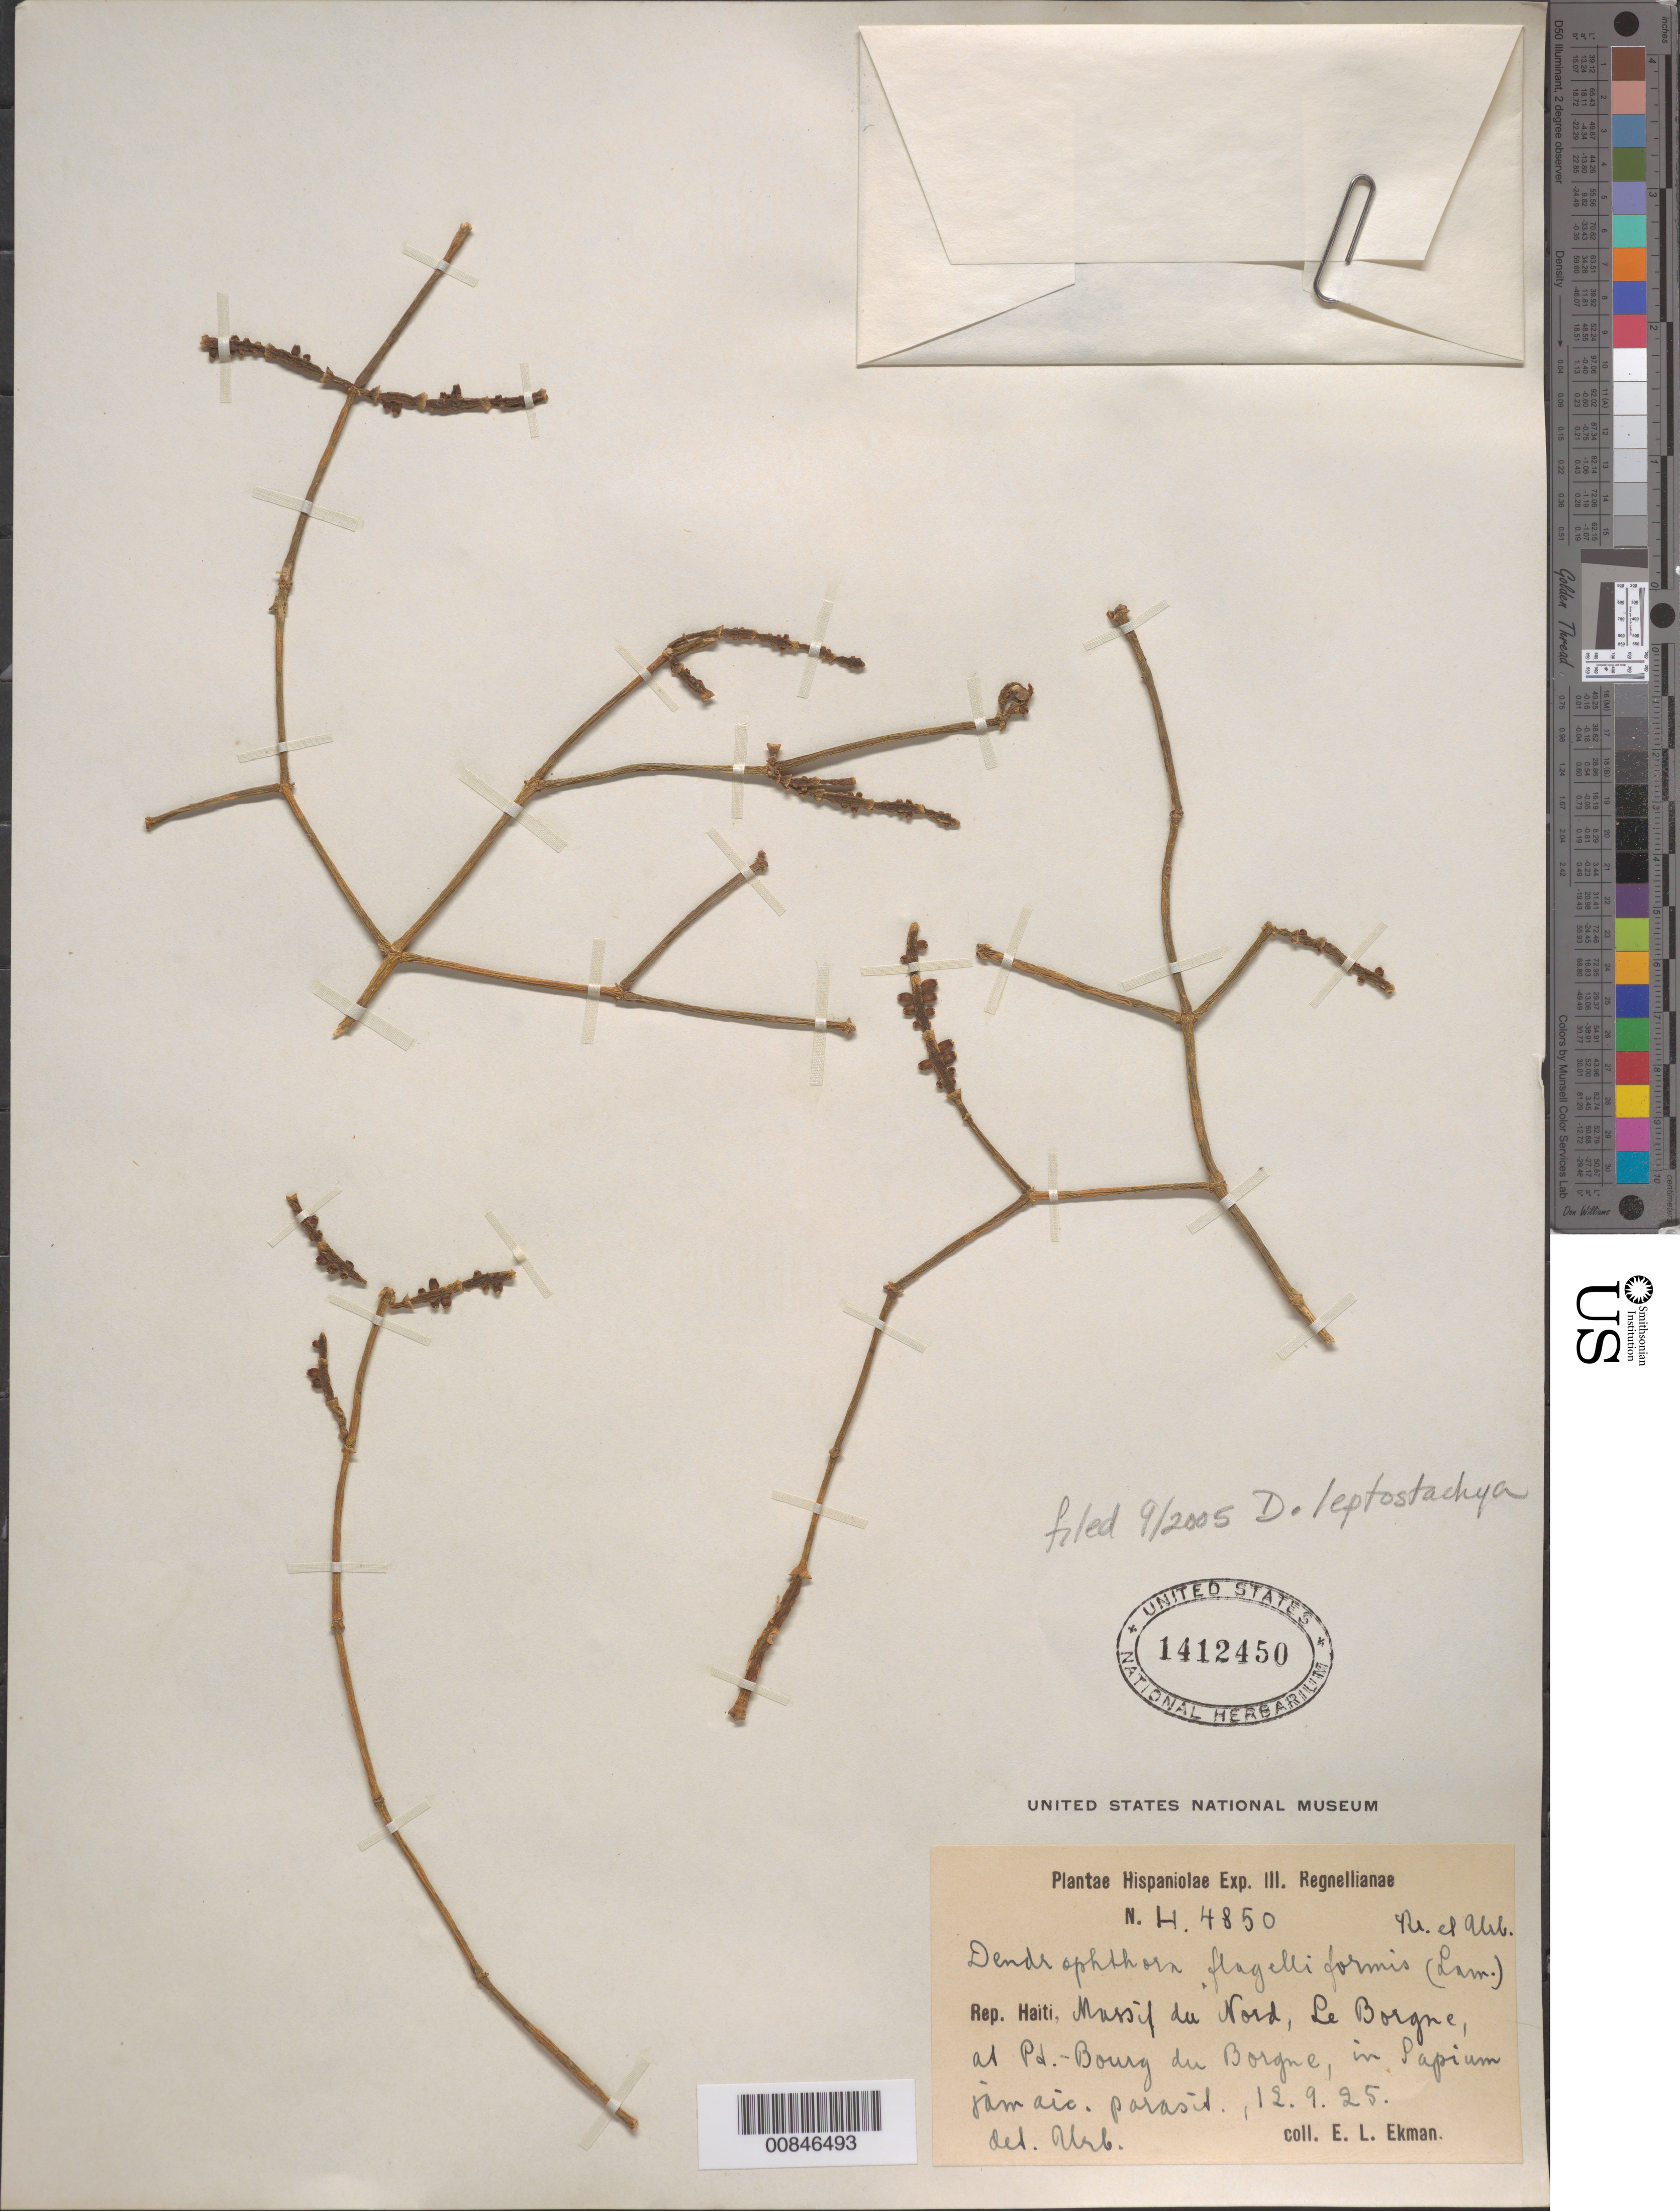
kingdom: Plantae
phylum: Tracheophyta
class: Magnoliopsida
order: Santalales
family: Viscaceae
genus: Dendrophthora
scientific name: Dendrophthora flagelliformis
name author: (Lam.) Krug & Urb.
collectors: E. L. Ekman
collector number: H 4850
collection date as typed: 12 Sep 1925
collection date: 1925-09-12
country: Haiti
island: Hispaniola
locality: Massif du Nord, Le Borgne, at Pd.-Bourg du Borgne.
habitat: In Sapium jamaic.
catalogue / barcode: US 1412450